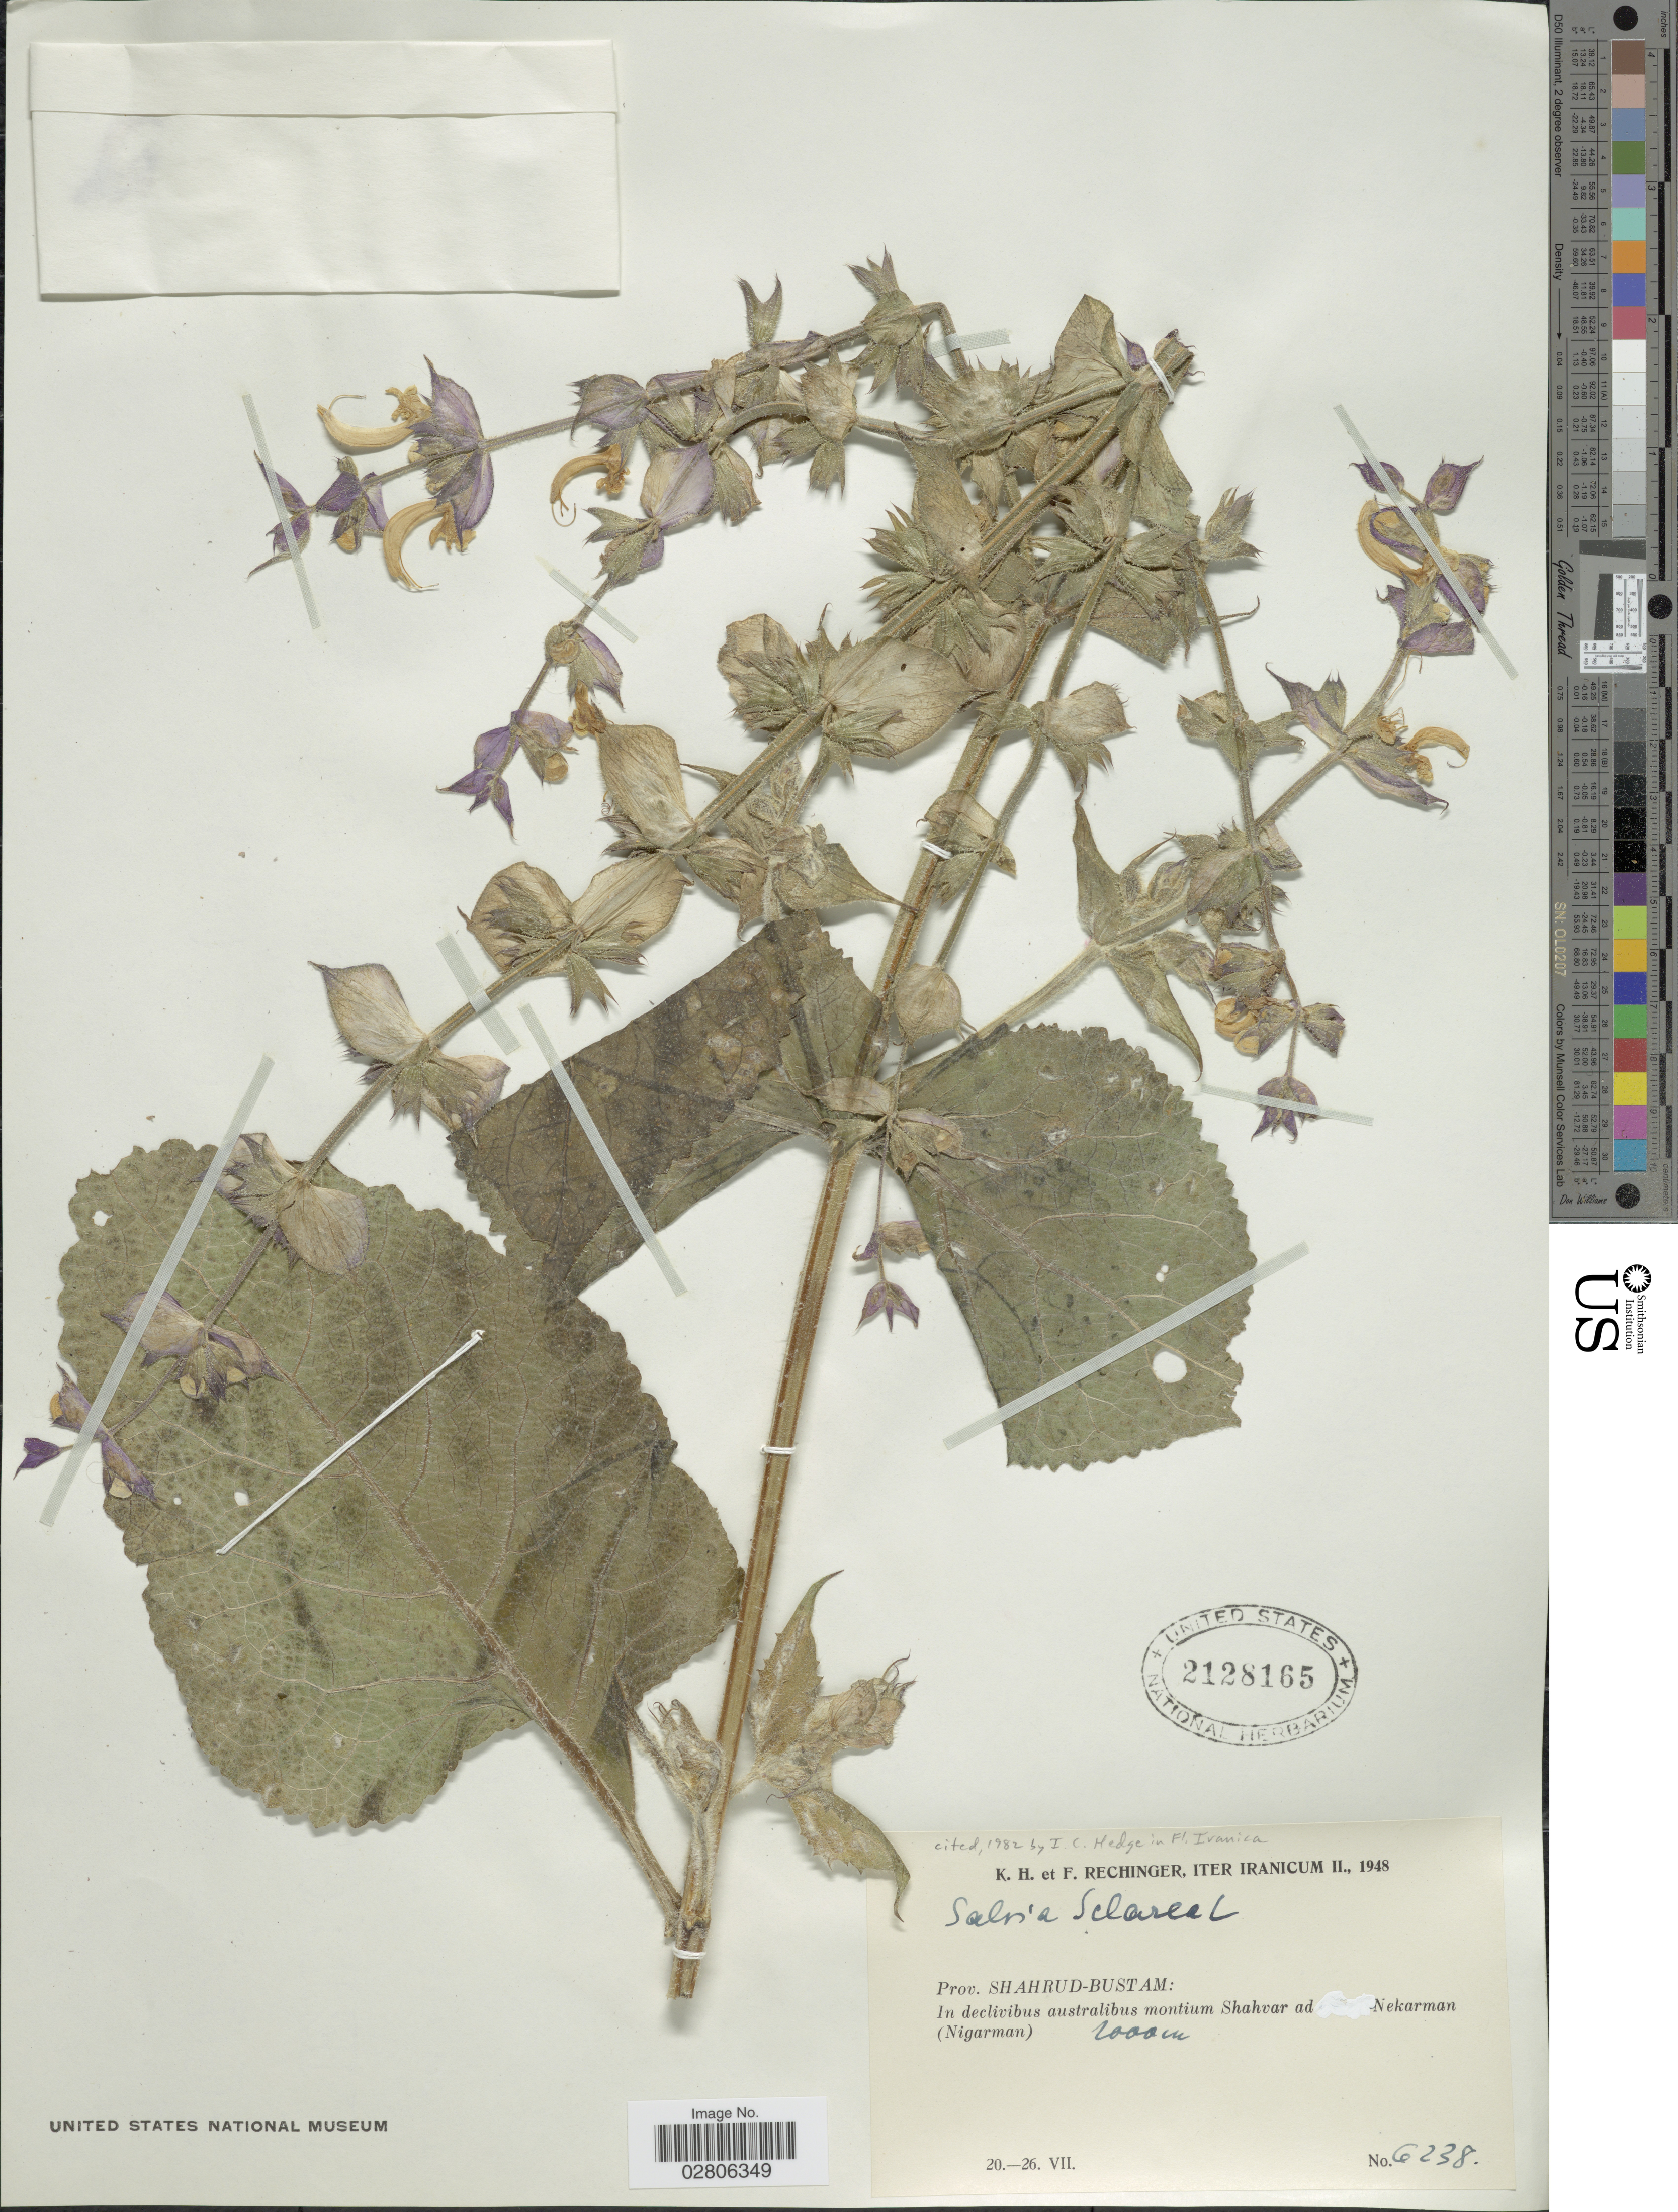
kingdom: Plantae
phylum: Tracheophyta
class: Magnoliopsida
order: Lamiales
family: Lamiaceae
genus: Salvia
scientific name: Salvia sclarea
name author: L.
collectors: K. H. Rechinger & F. Rechinger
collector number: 6238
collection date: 1948-07-20/1948-07-26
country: Iran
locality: Prov. Shahrud-Bustam, In declivibus australibus montium Shahvar ad Nekarman (Nigarman).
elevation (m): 2000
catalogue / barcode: US 2128165